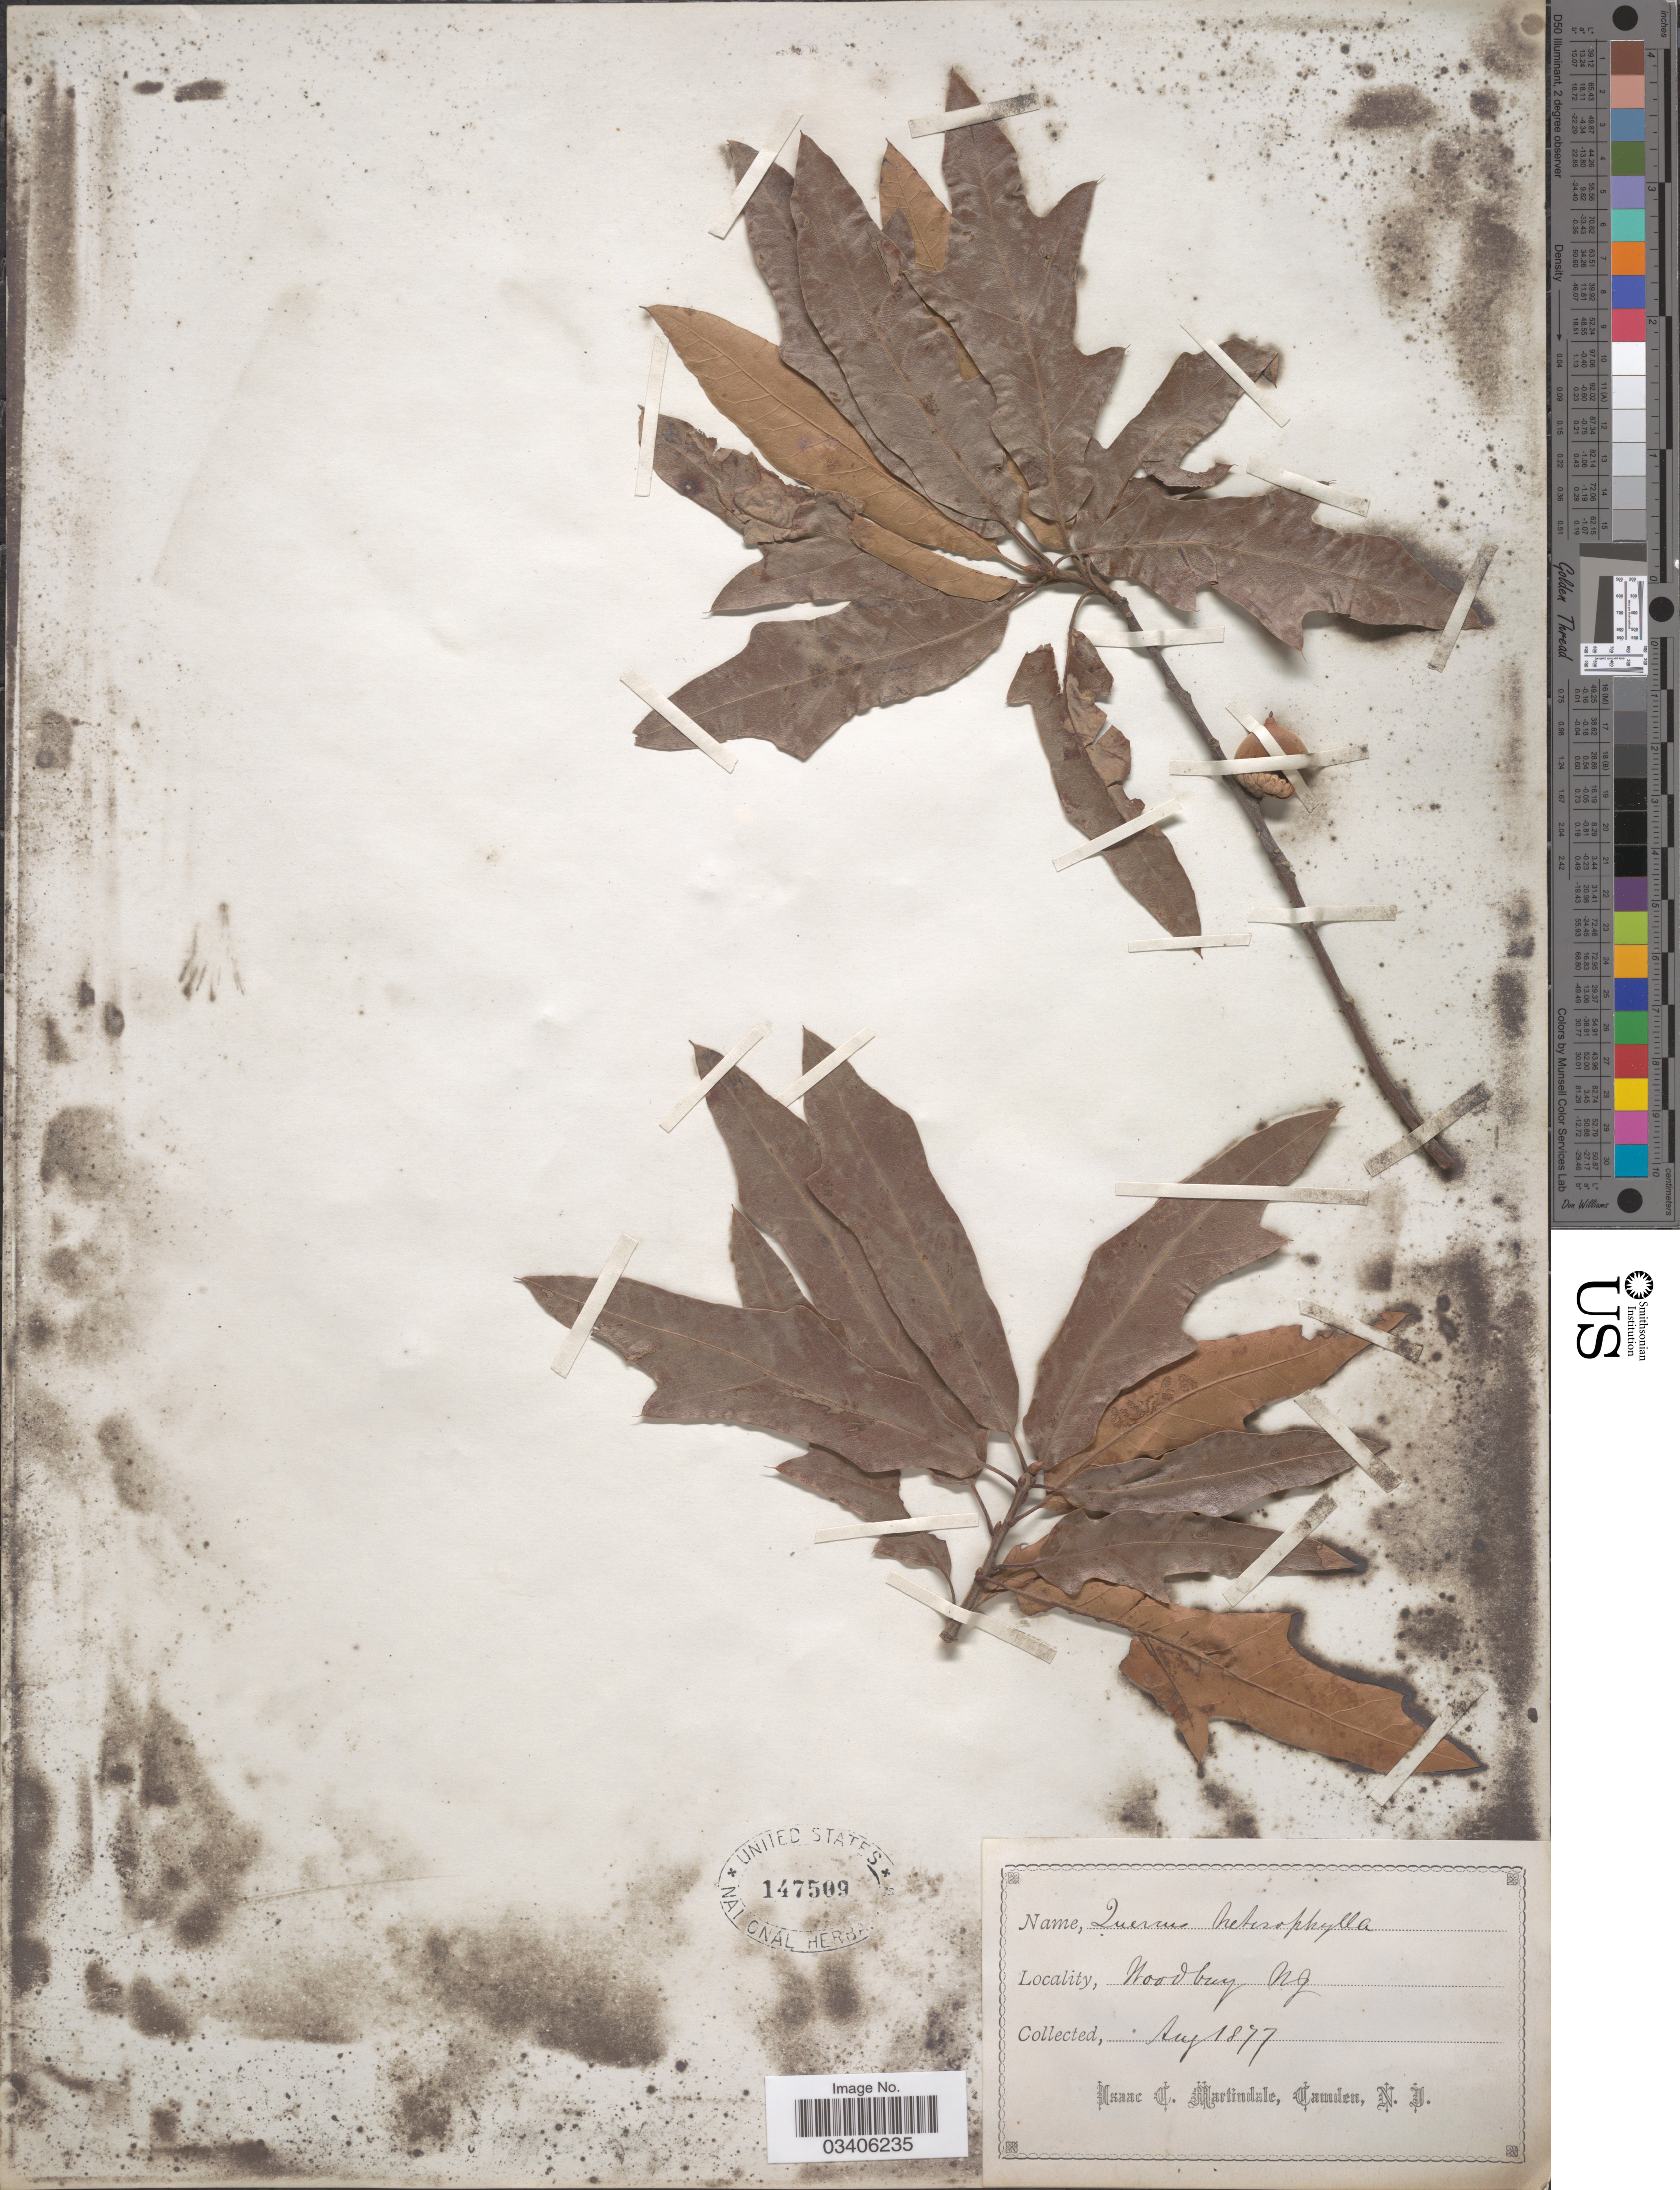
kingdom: Plantae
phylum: Tracheophyta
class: Magnoliopsida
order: Fagales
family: Fagaceae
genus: Quercus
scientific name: Quercus x heterophylla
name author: Michx.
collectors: I. C. Martindale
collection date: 1877-08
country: United States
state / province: New Jersey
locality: Woodbury.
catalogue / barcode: US 147509